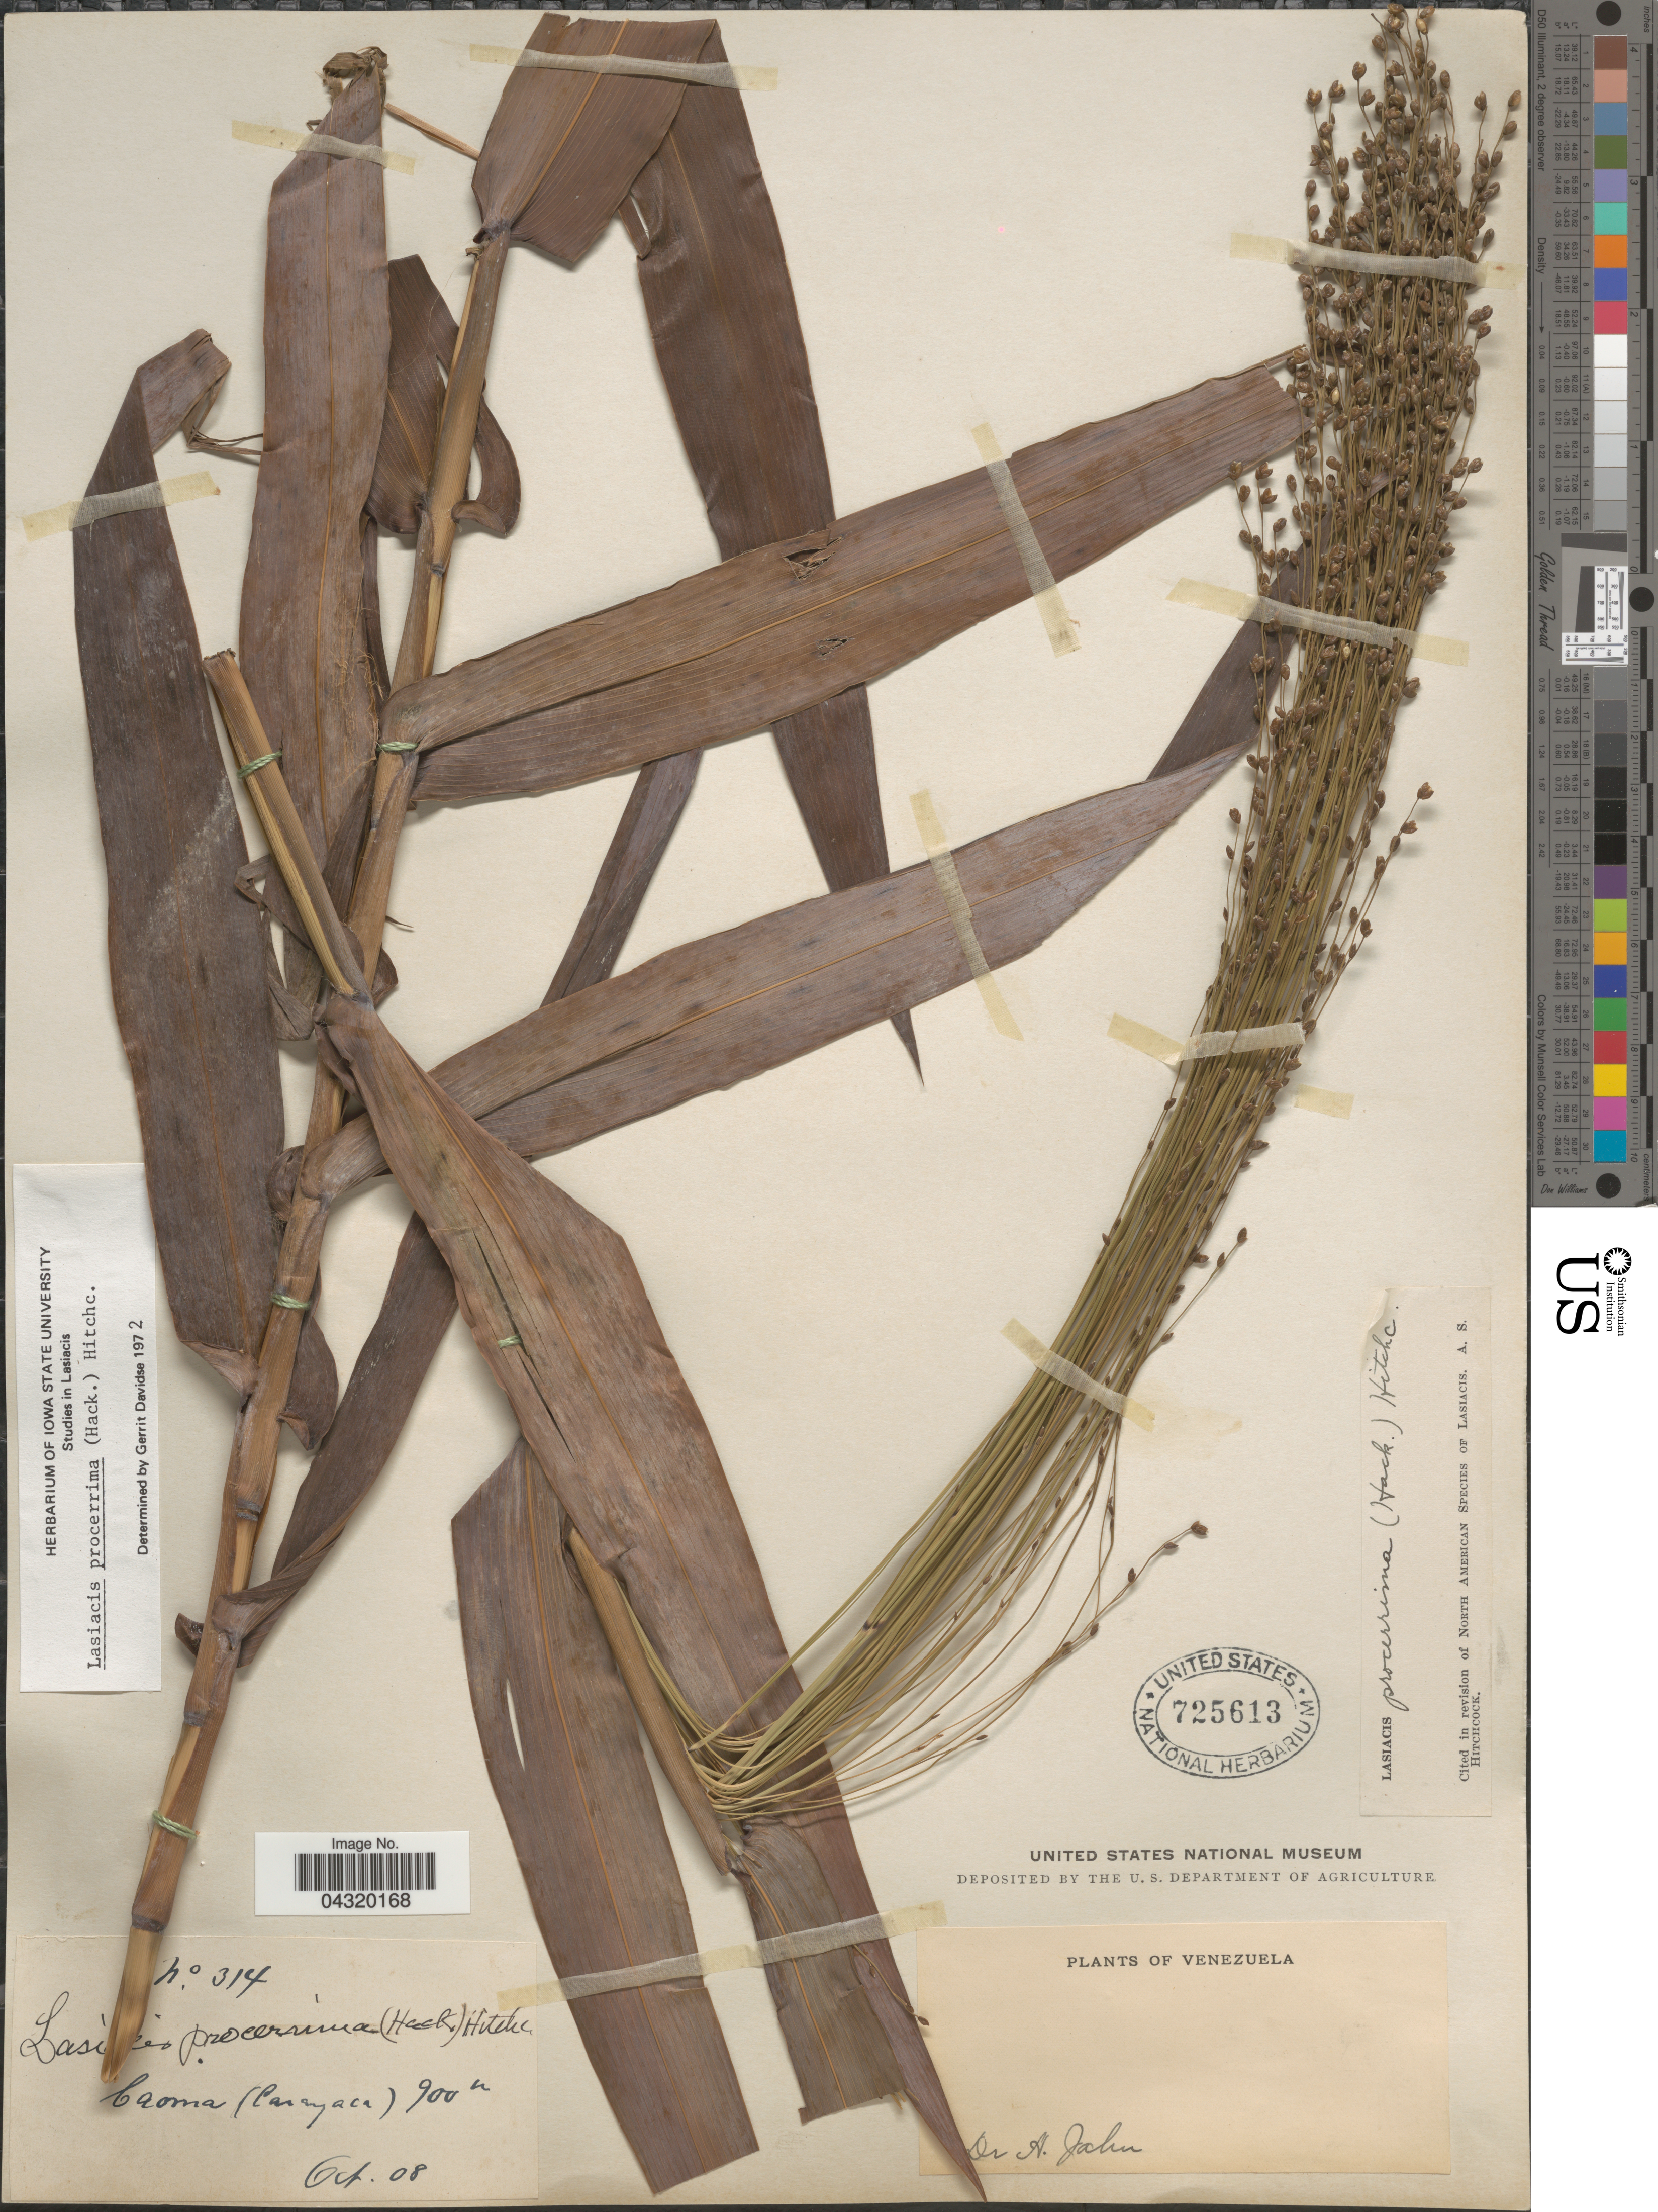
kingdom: Plantae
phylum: Tracheophyta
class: Liliopsida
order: Poales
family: Poaceae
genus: Lasiacis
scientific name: Lasiacis procerrima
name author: (Hack.) Hitchc.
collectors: A. Jalin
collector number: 314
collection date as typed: Transcribed d/m/y: /10/8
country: Venezuela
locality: Caoma (Carayaca).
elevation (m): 900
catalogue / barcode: US 725613